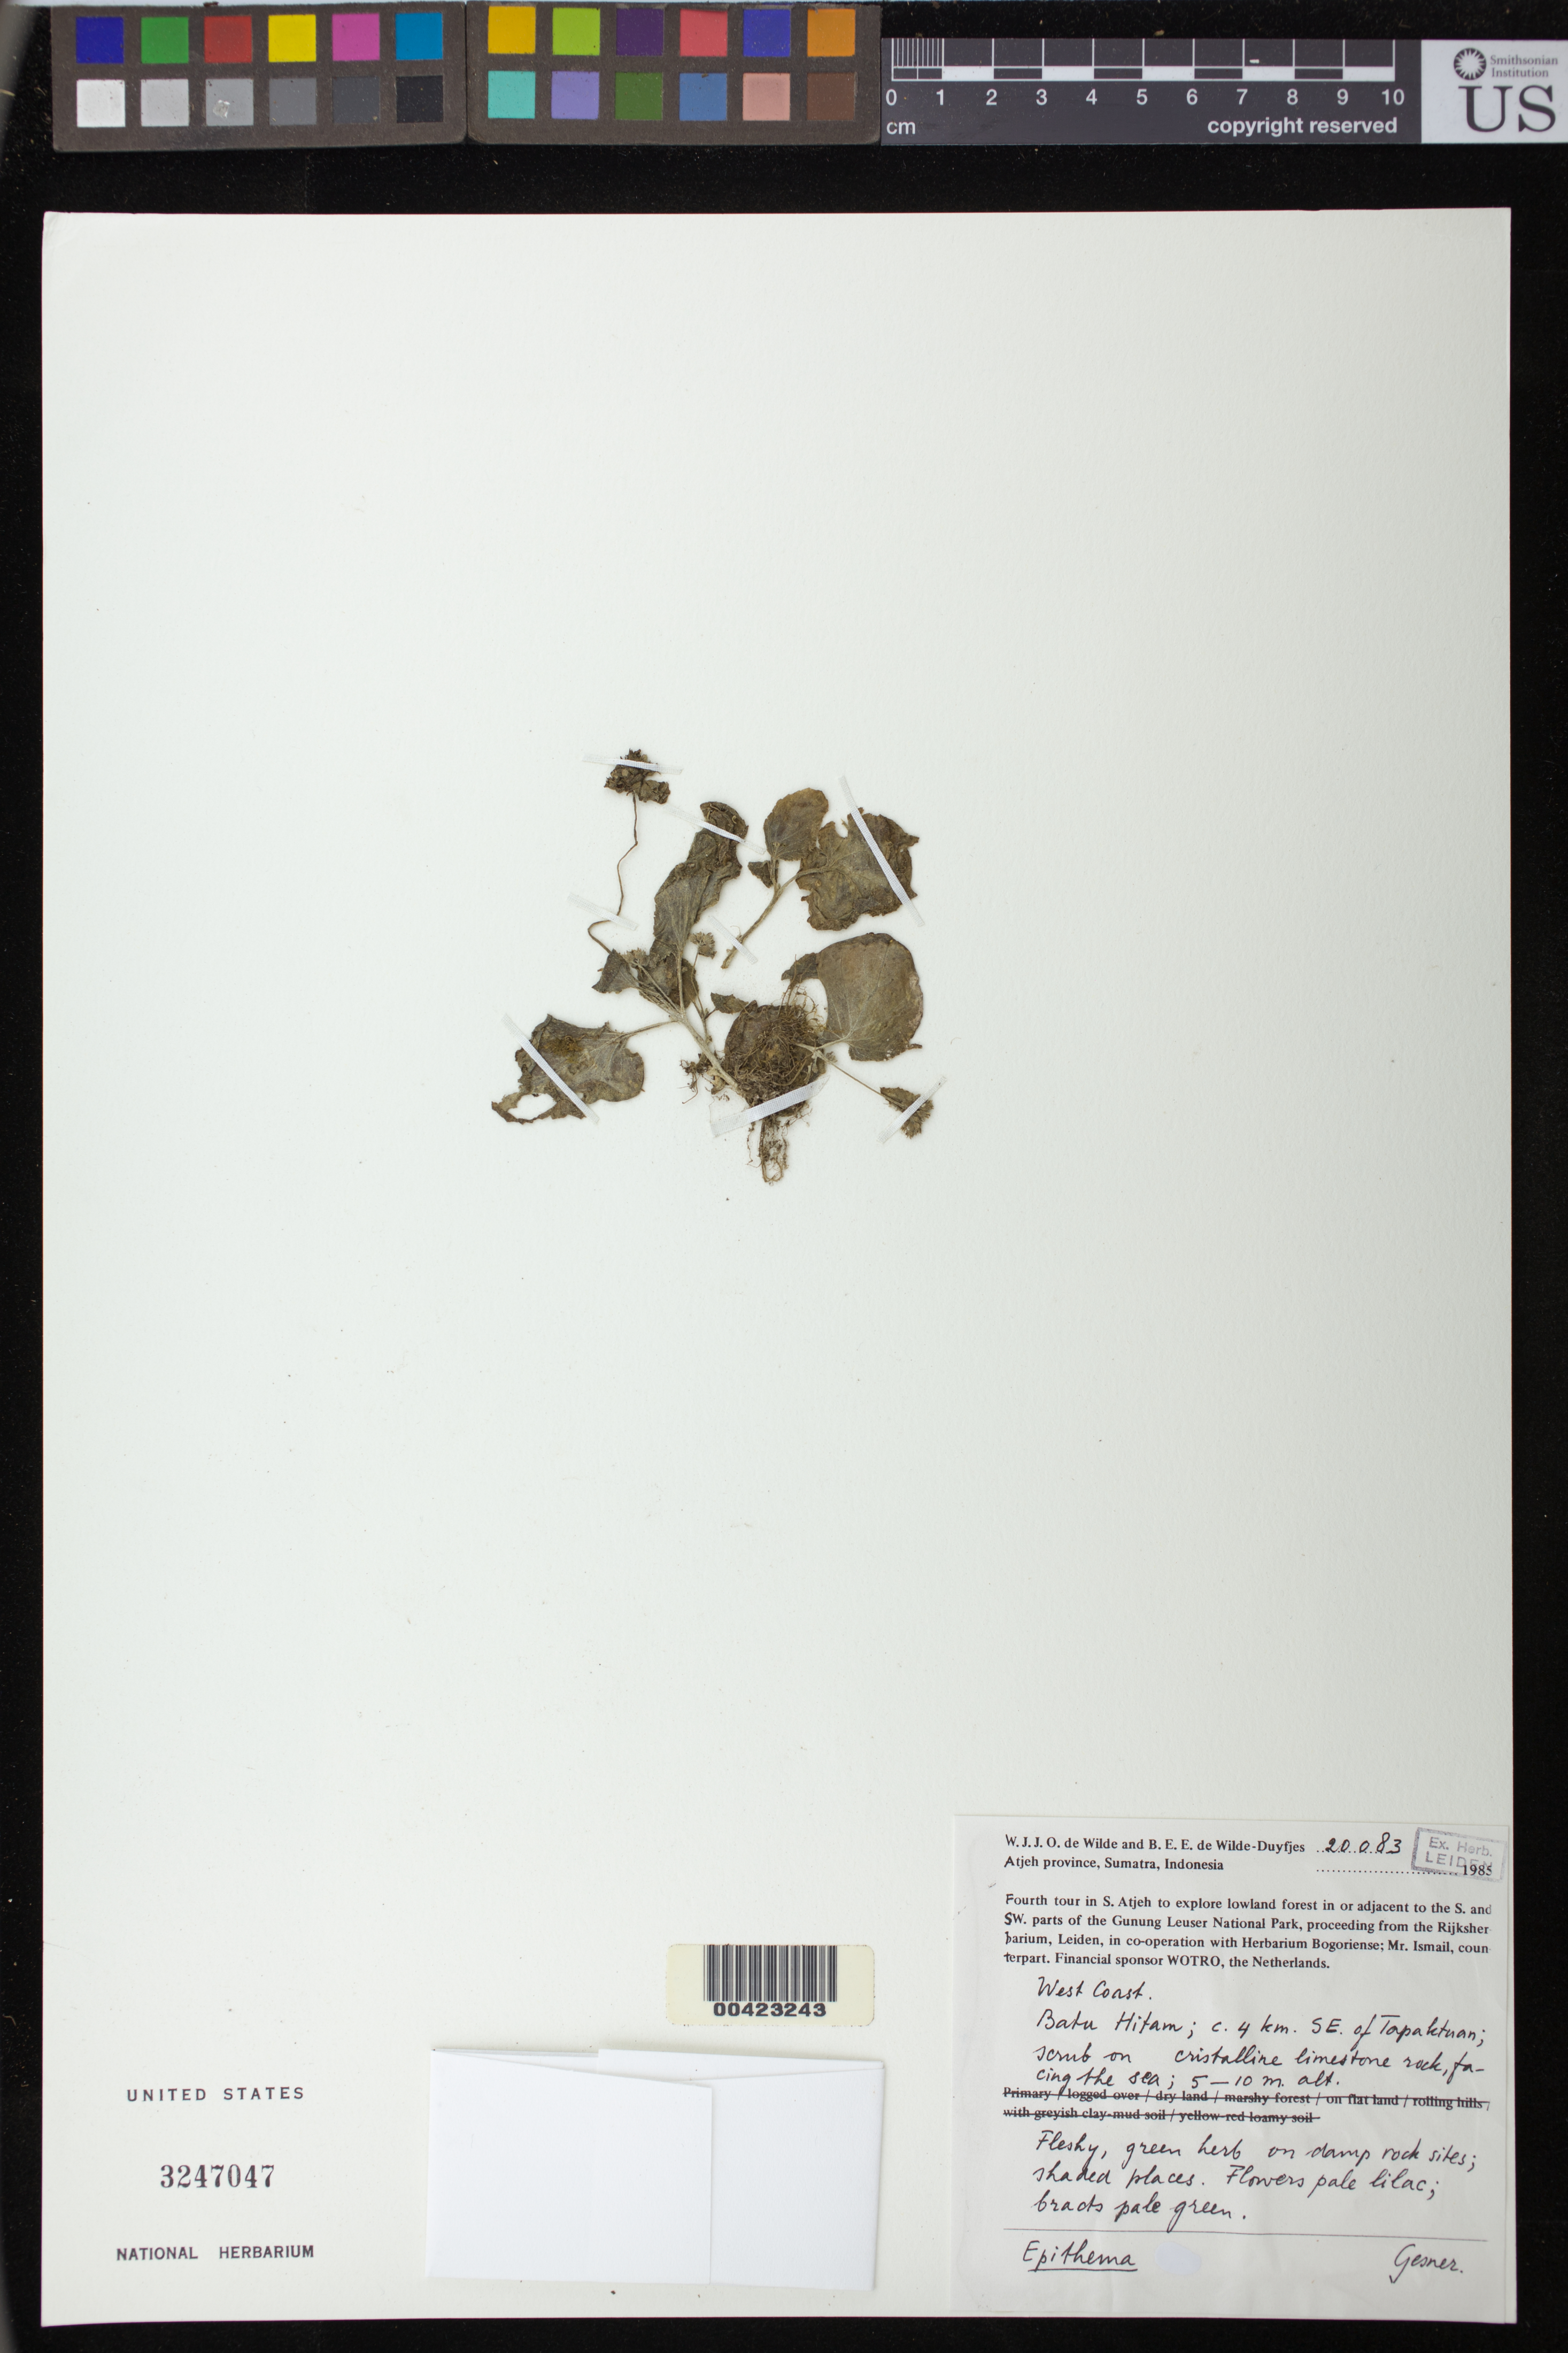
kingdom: Plantae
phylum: Tracheophyta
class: Magnoliopsida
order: Lamiales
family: Gesneriaceae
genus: Epithema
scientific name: Epithema sp.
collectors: W. J. de Wilde & B. E. de Wilde-Duyfjes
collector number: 20083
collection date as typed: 1985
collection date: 1985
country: Indonesia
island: Sumatra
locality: Atjeh, Gunung leuser national park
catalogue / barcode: US 3247047